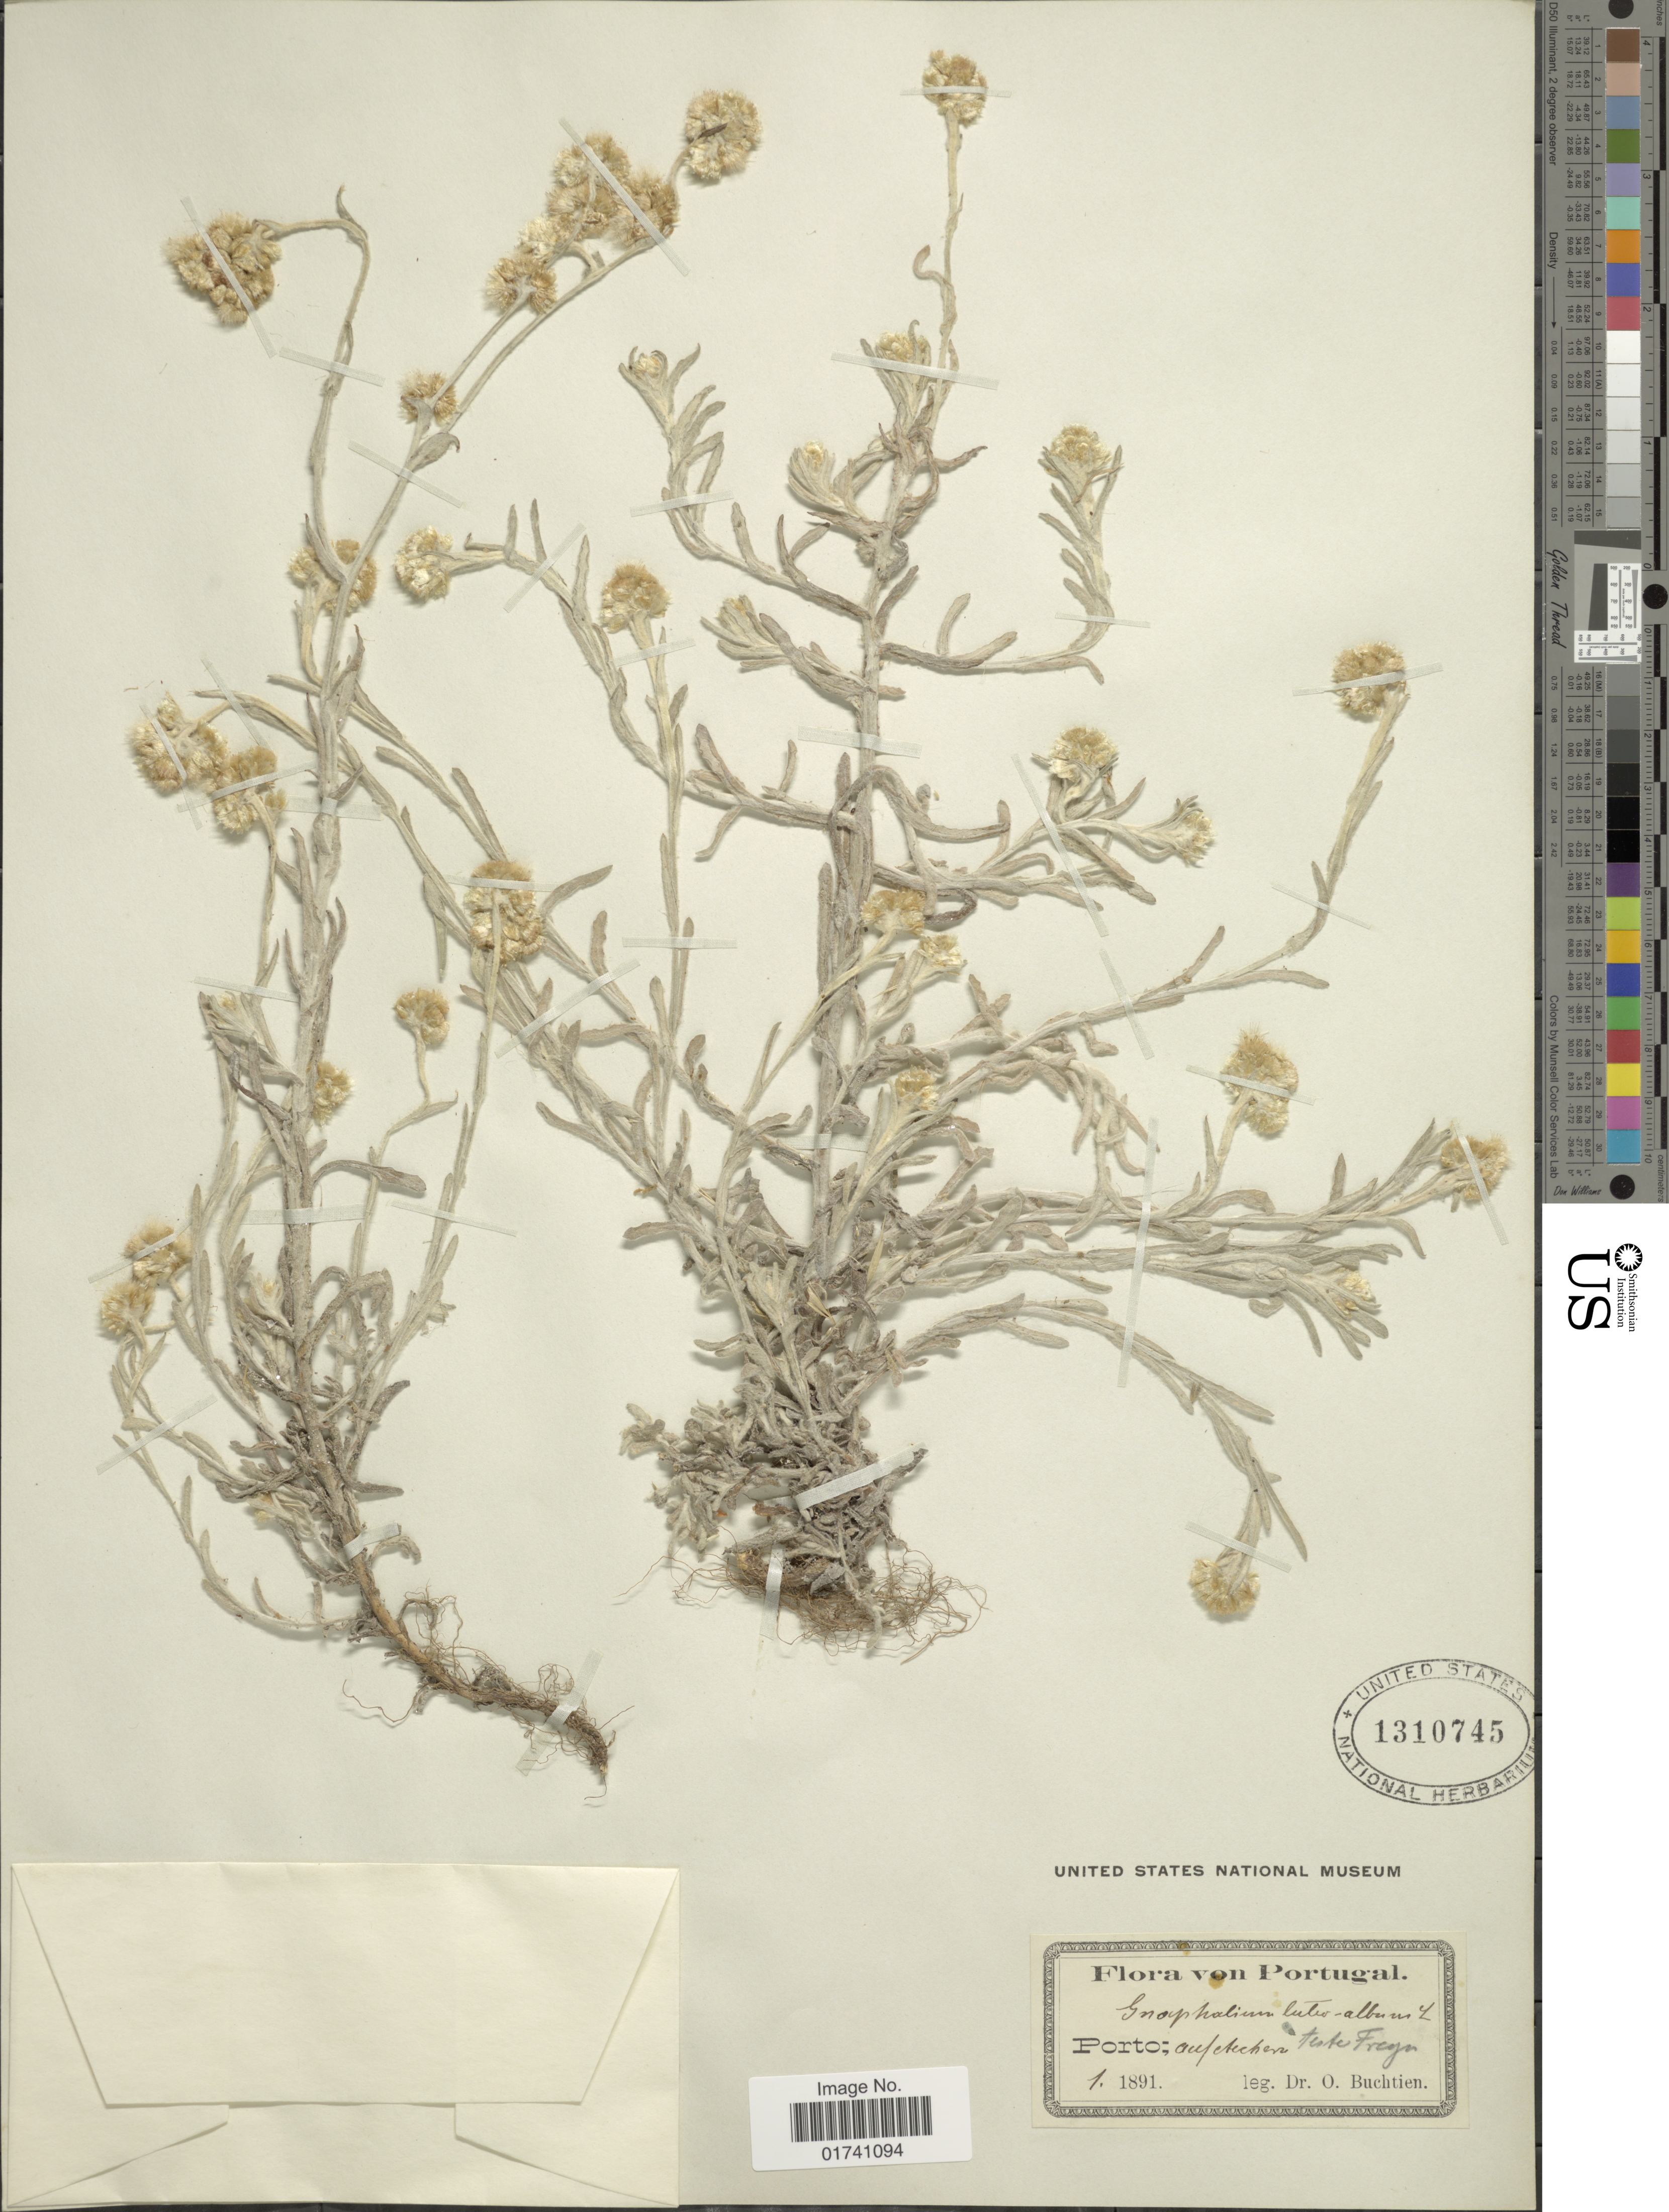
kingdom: Plantae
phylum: Tracheophyta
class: Magnoliopsida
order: Asterales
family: Asteraceae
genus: Laphangium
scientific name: Laphangium luteoalbum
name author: (L.) Tzvelev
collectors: O. Buchtien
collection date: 1891-01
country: Portugal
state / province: Porto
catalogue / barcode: US 1310745